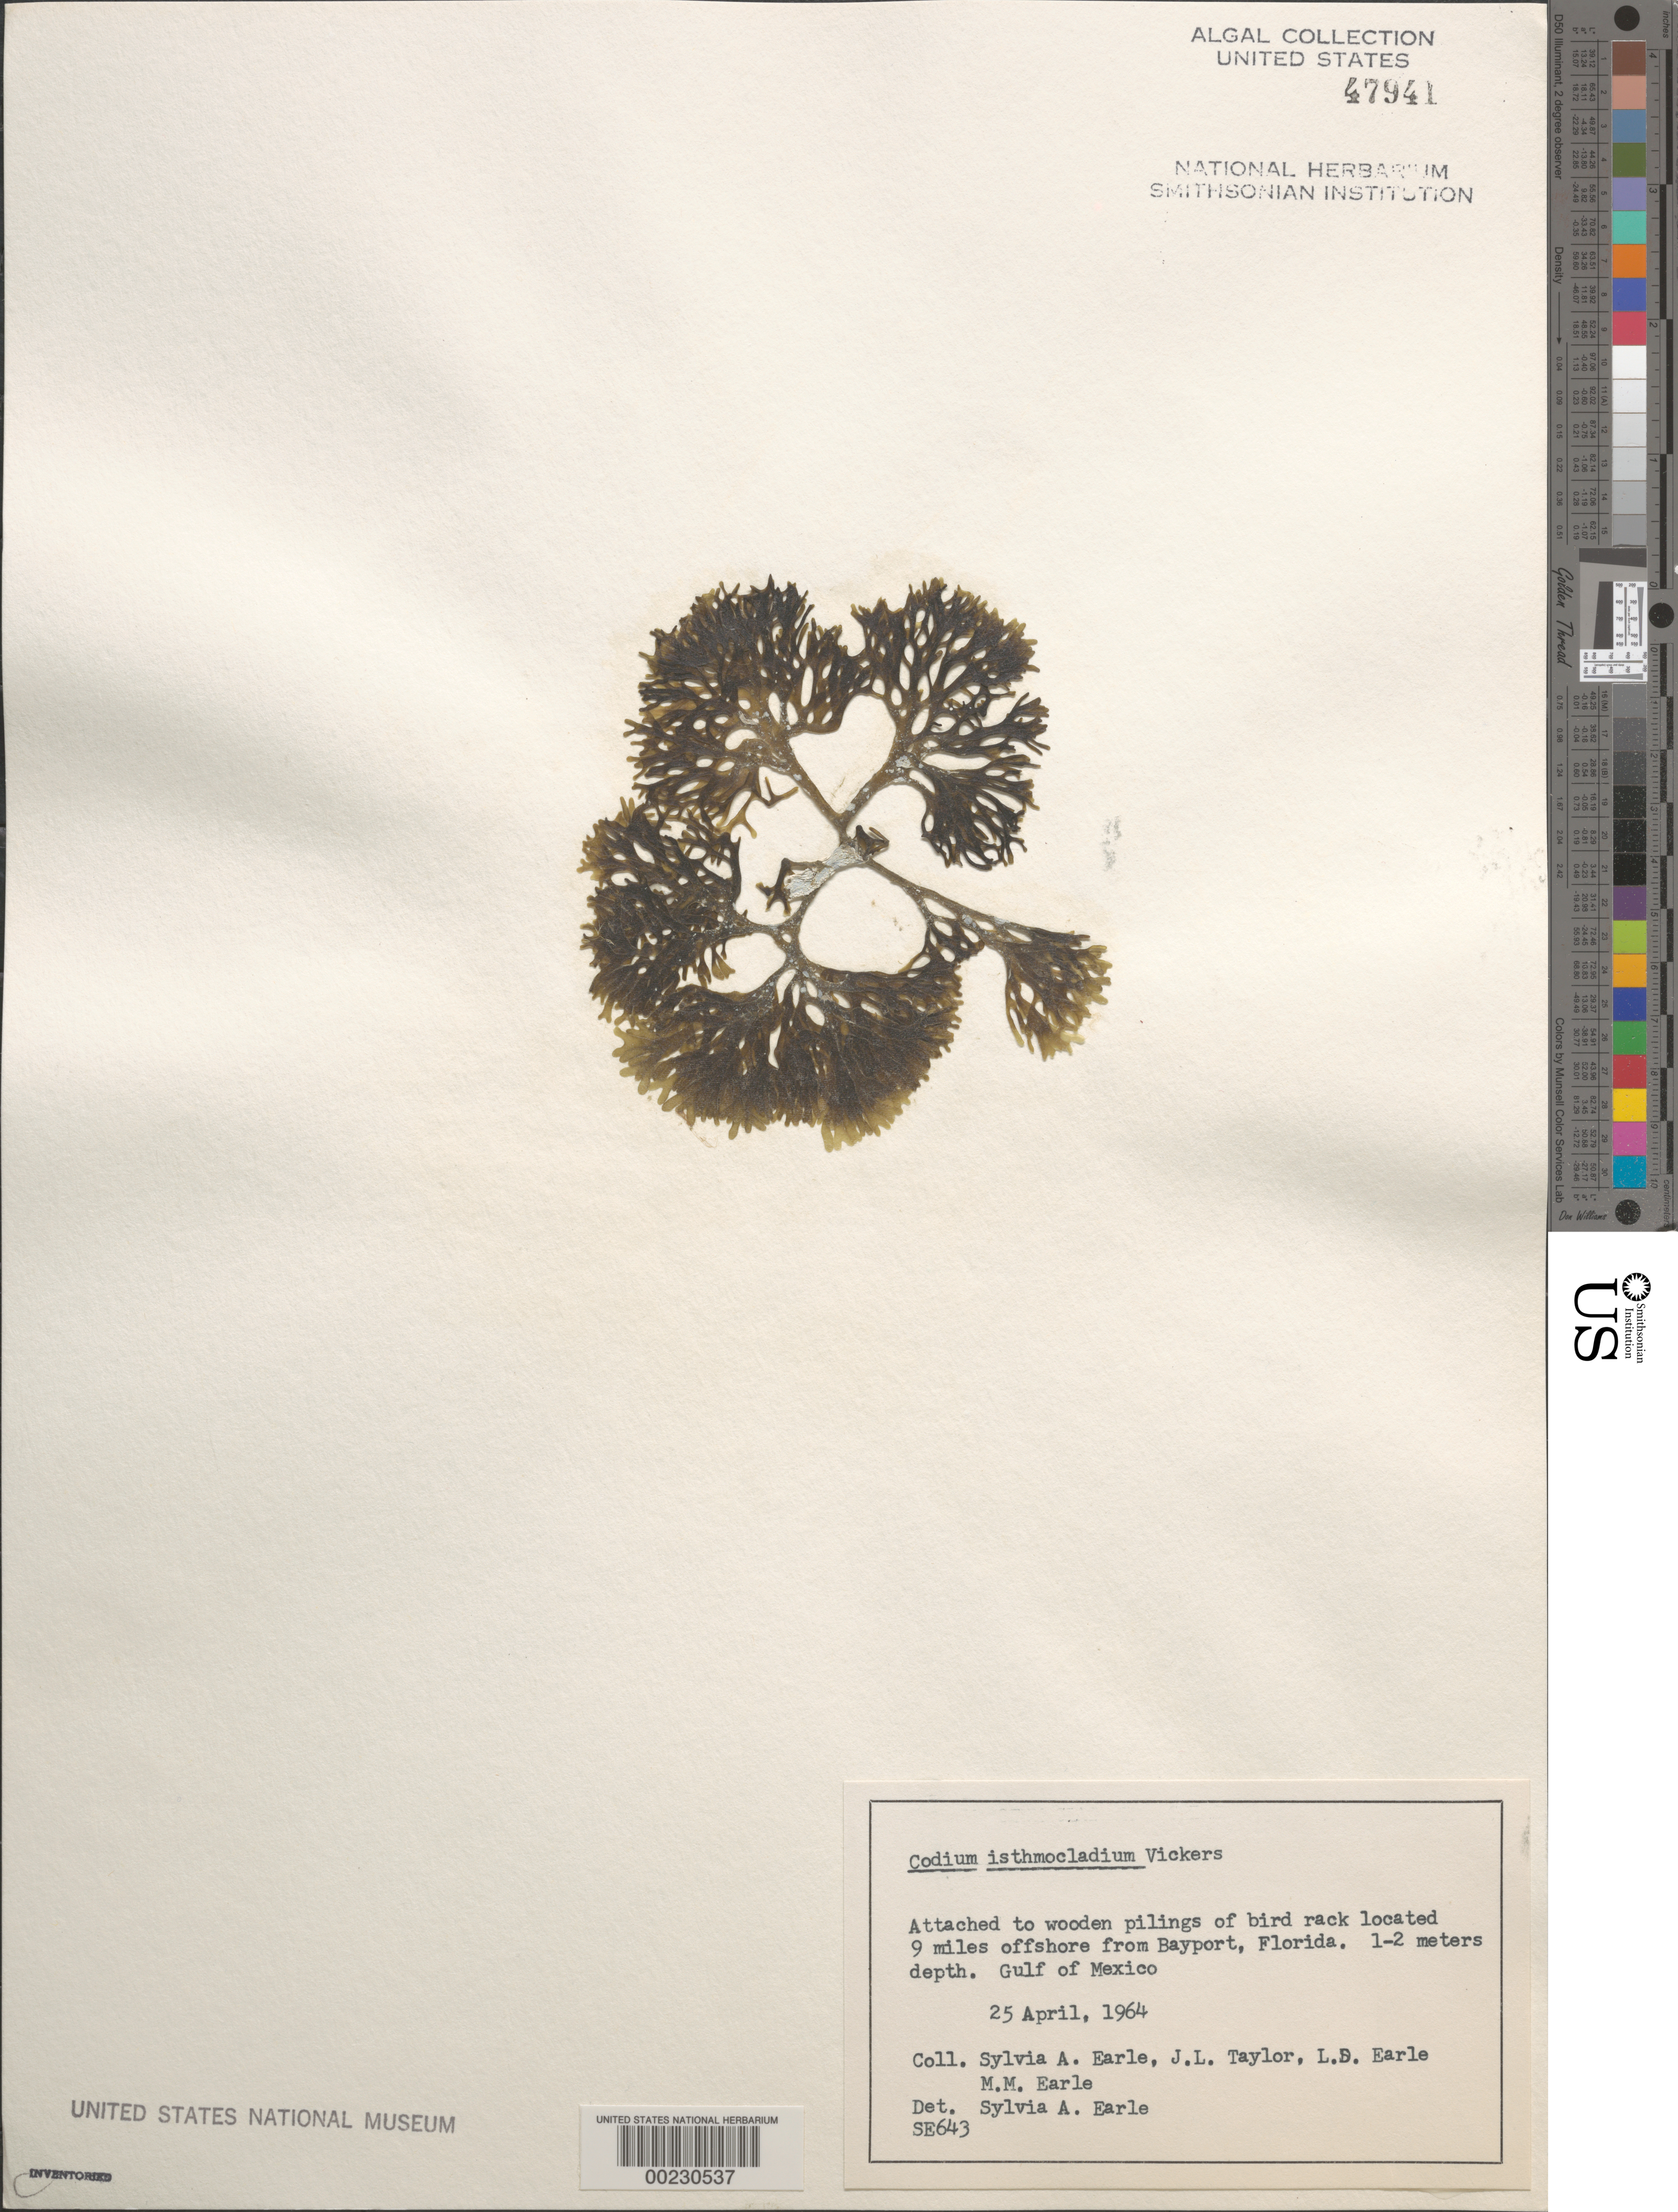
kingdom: Plantae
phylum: Chlorophyta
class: Ulvophyceae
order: Bryopsidales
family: Codiaceae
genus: Codium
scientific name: Codium isthmocladum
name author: Vickers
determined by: Earle, S. A.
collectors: S. A. Earle, J. L. Taylor, L. Earle & M. Earle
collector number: SE 643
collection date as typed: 25 Apr 1964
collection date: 1964-04-25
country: United States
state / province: Florida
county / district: Hernando County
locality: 9 miles off Bayport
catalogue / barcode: US 47941